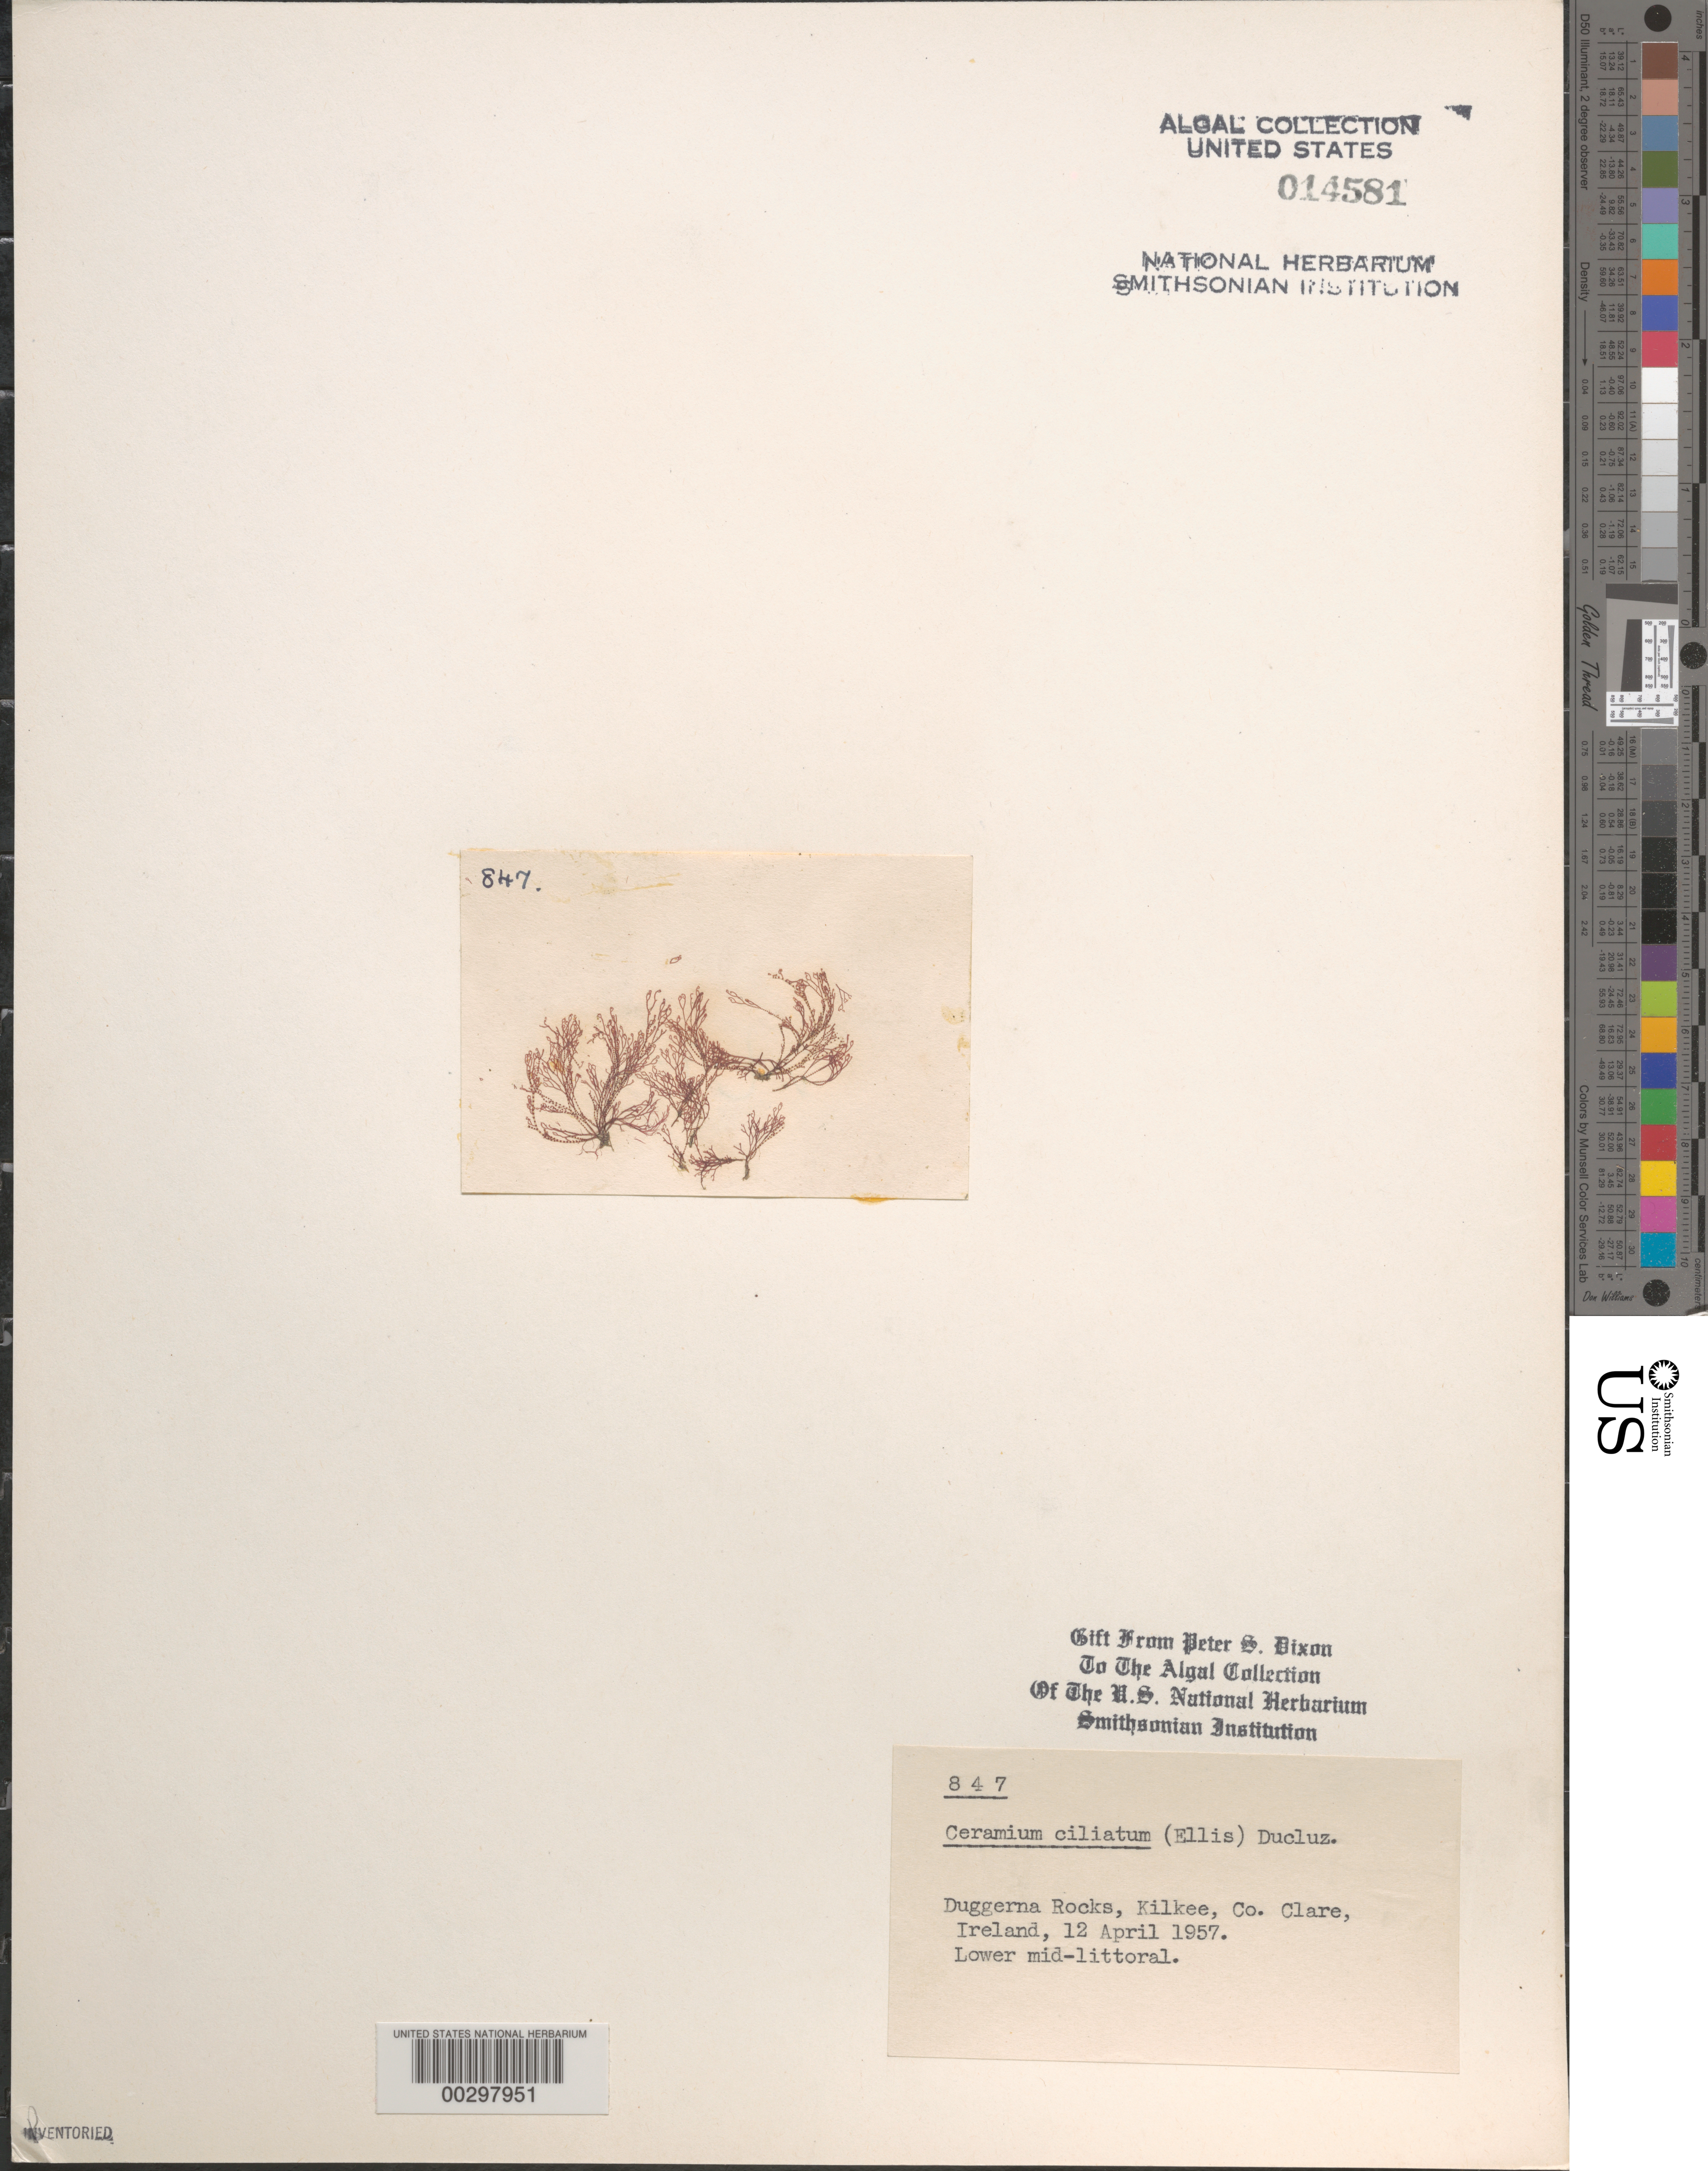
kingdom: Plantae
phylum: Rhodophyta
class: Florideophyceae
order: Ceramiales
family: Ceramiaceae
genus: Ceramium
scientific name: Ceramium ciliatum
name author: (J. Ellis) Ducluzeau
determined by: Dixon, P. S.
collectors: P. S. Dixon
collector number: PSD 847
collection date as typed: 12 Apr 1957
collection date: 1957-04-12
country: Ireland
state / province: Munster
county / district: Clare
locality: Duggerna Rocks, Kilkee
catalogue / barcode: US 14581